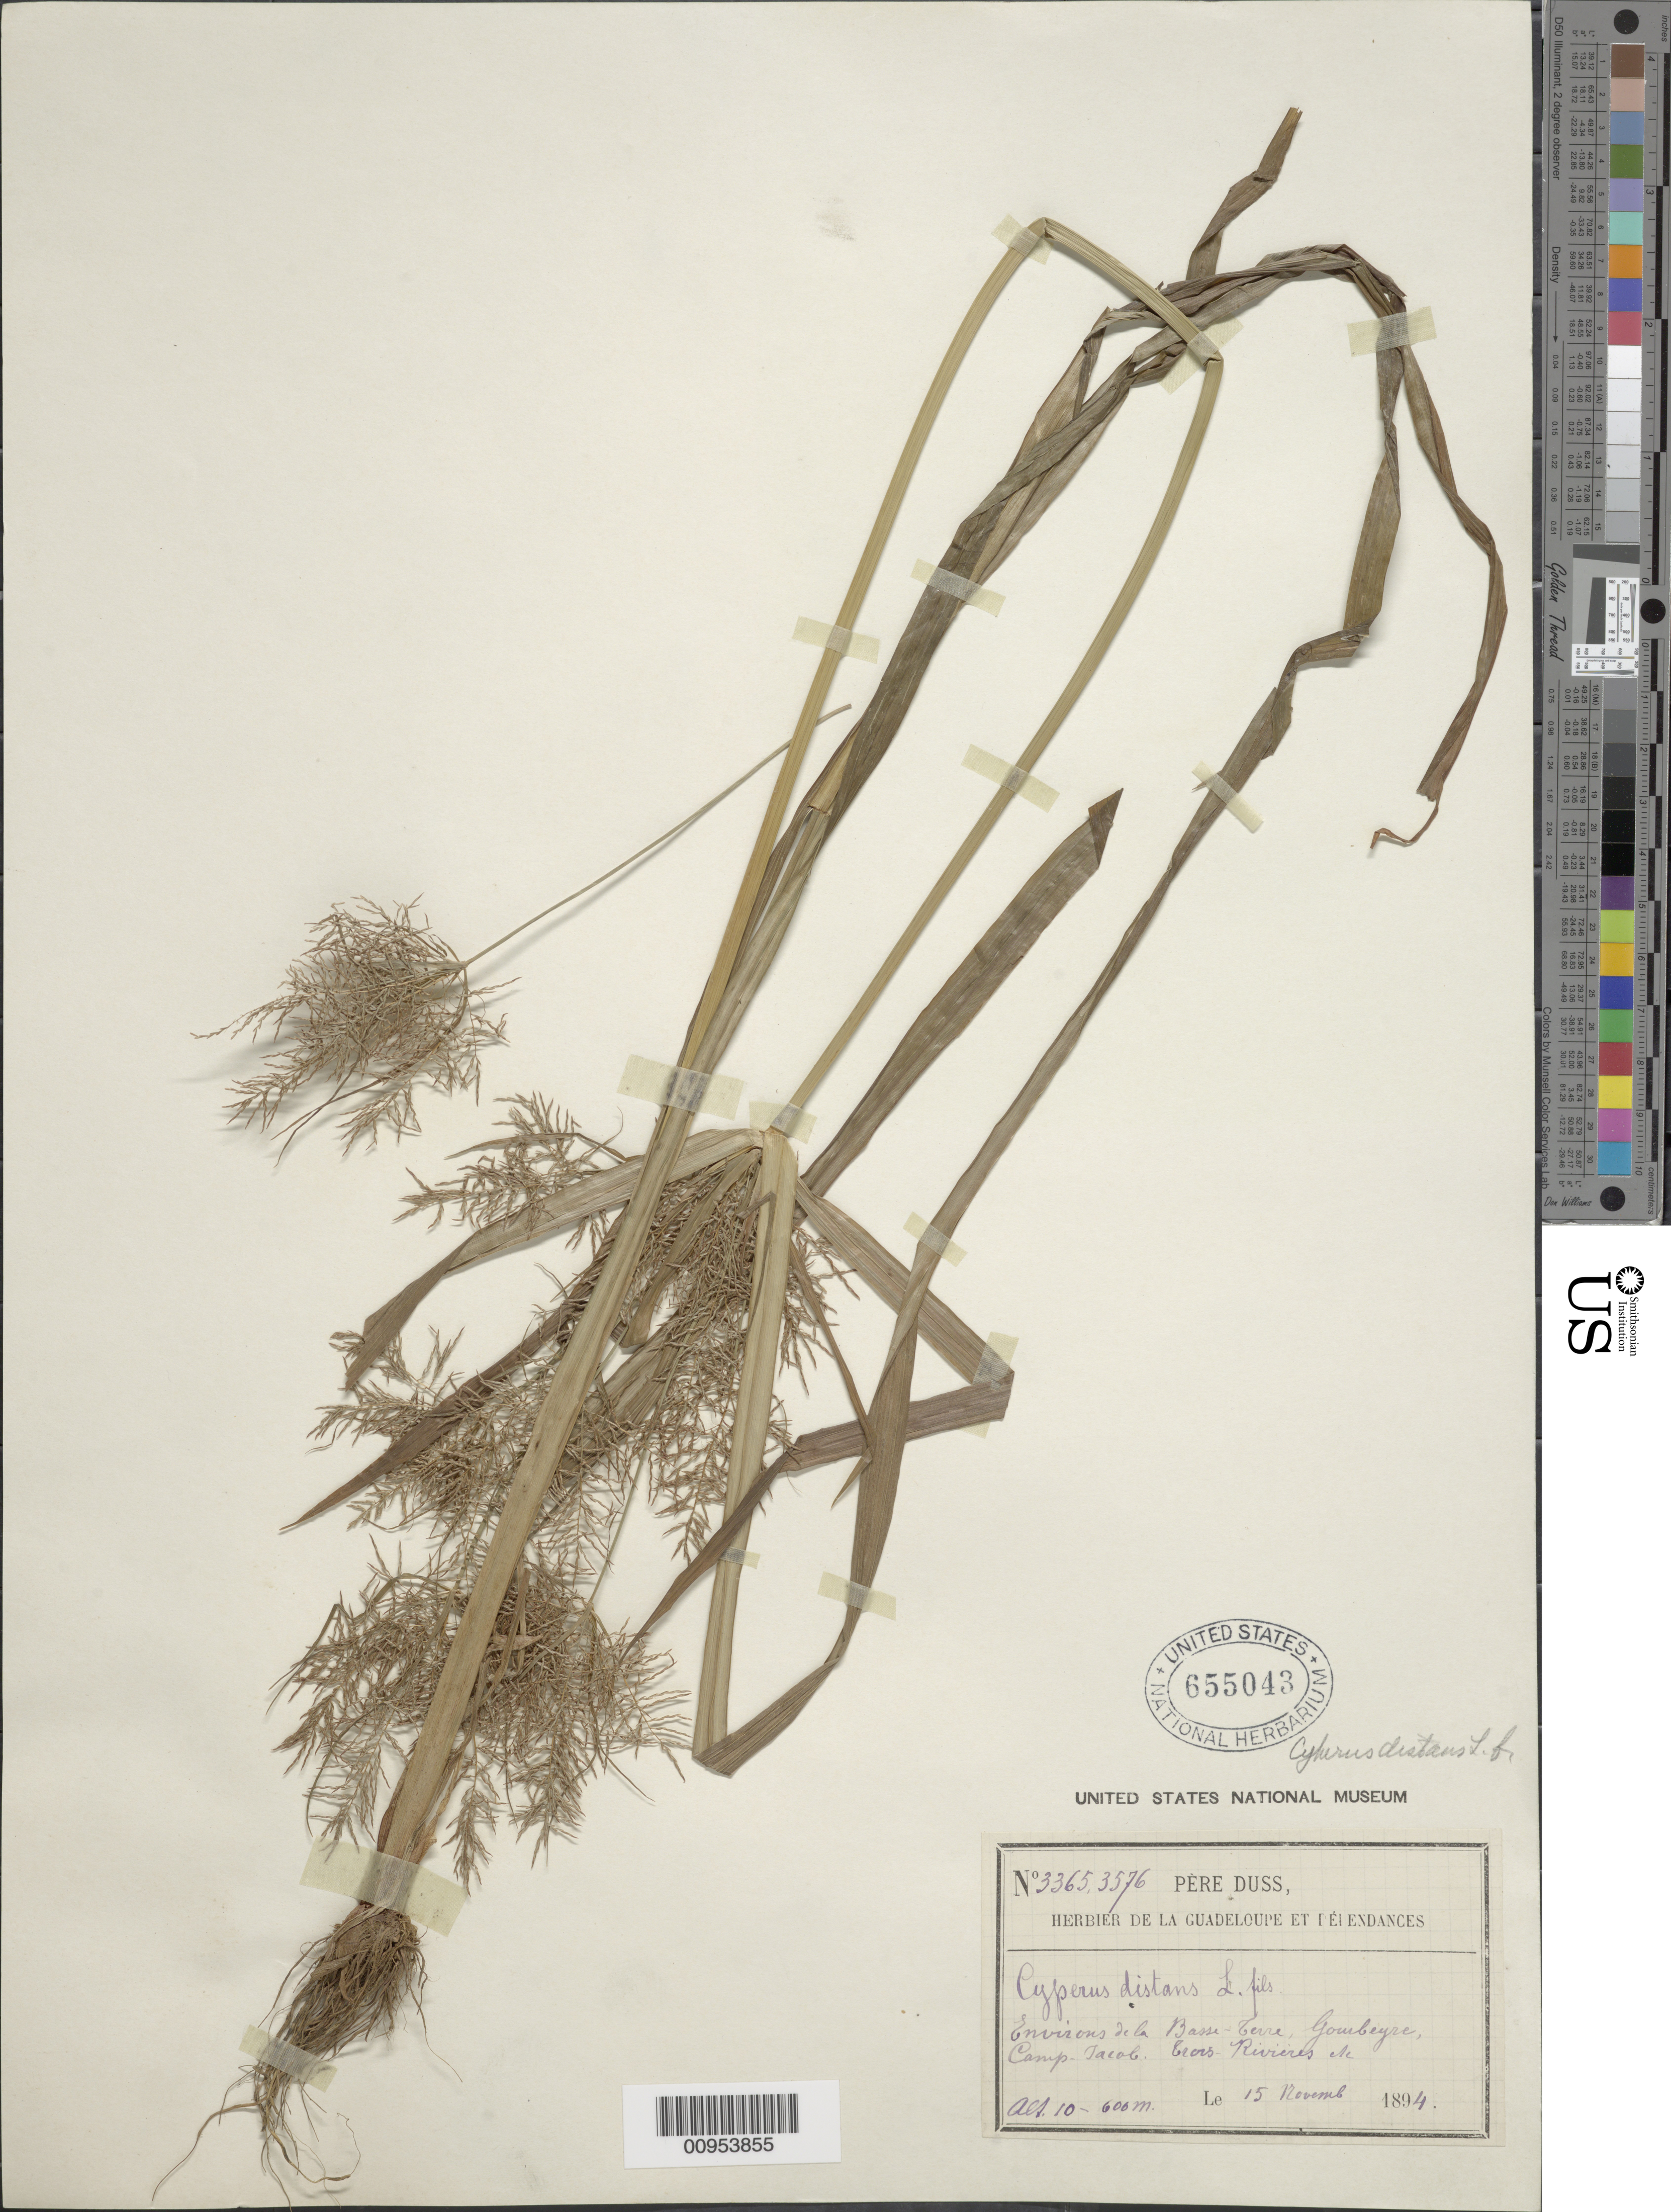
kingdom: Plantae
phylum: Tracheophyta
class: Liliopsida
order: Poales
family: Cyperaceae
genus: Cyperus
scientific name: Cyperus distans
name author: L. f.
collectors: Père Duss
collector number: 3365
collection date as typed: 15 Nov 1894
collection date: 1894-11-15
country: Guadeloupe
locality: Environs de la Basse Terre, Gourbeyre, Camp Jacob, Trois Rivieres, etc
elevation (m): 10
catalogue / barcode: US 655043